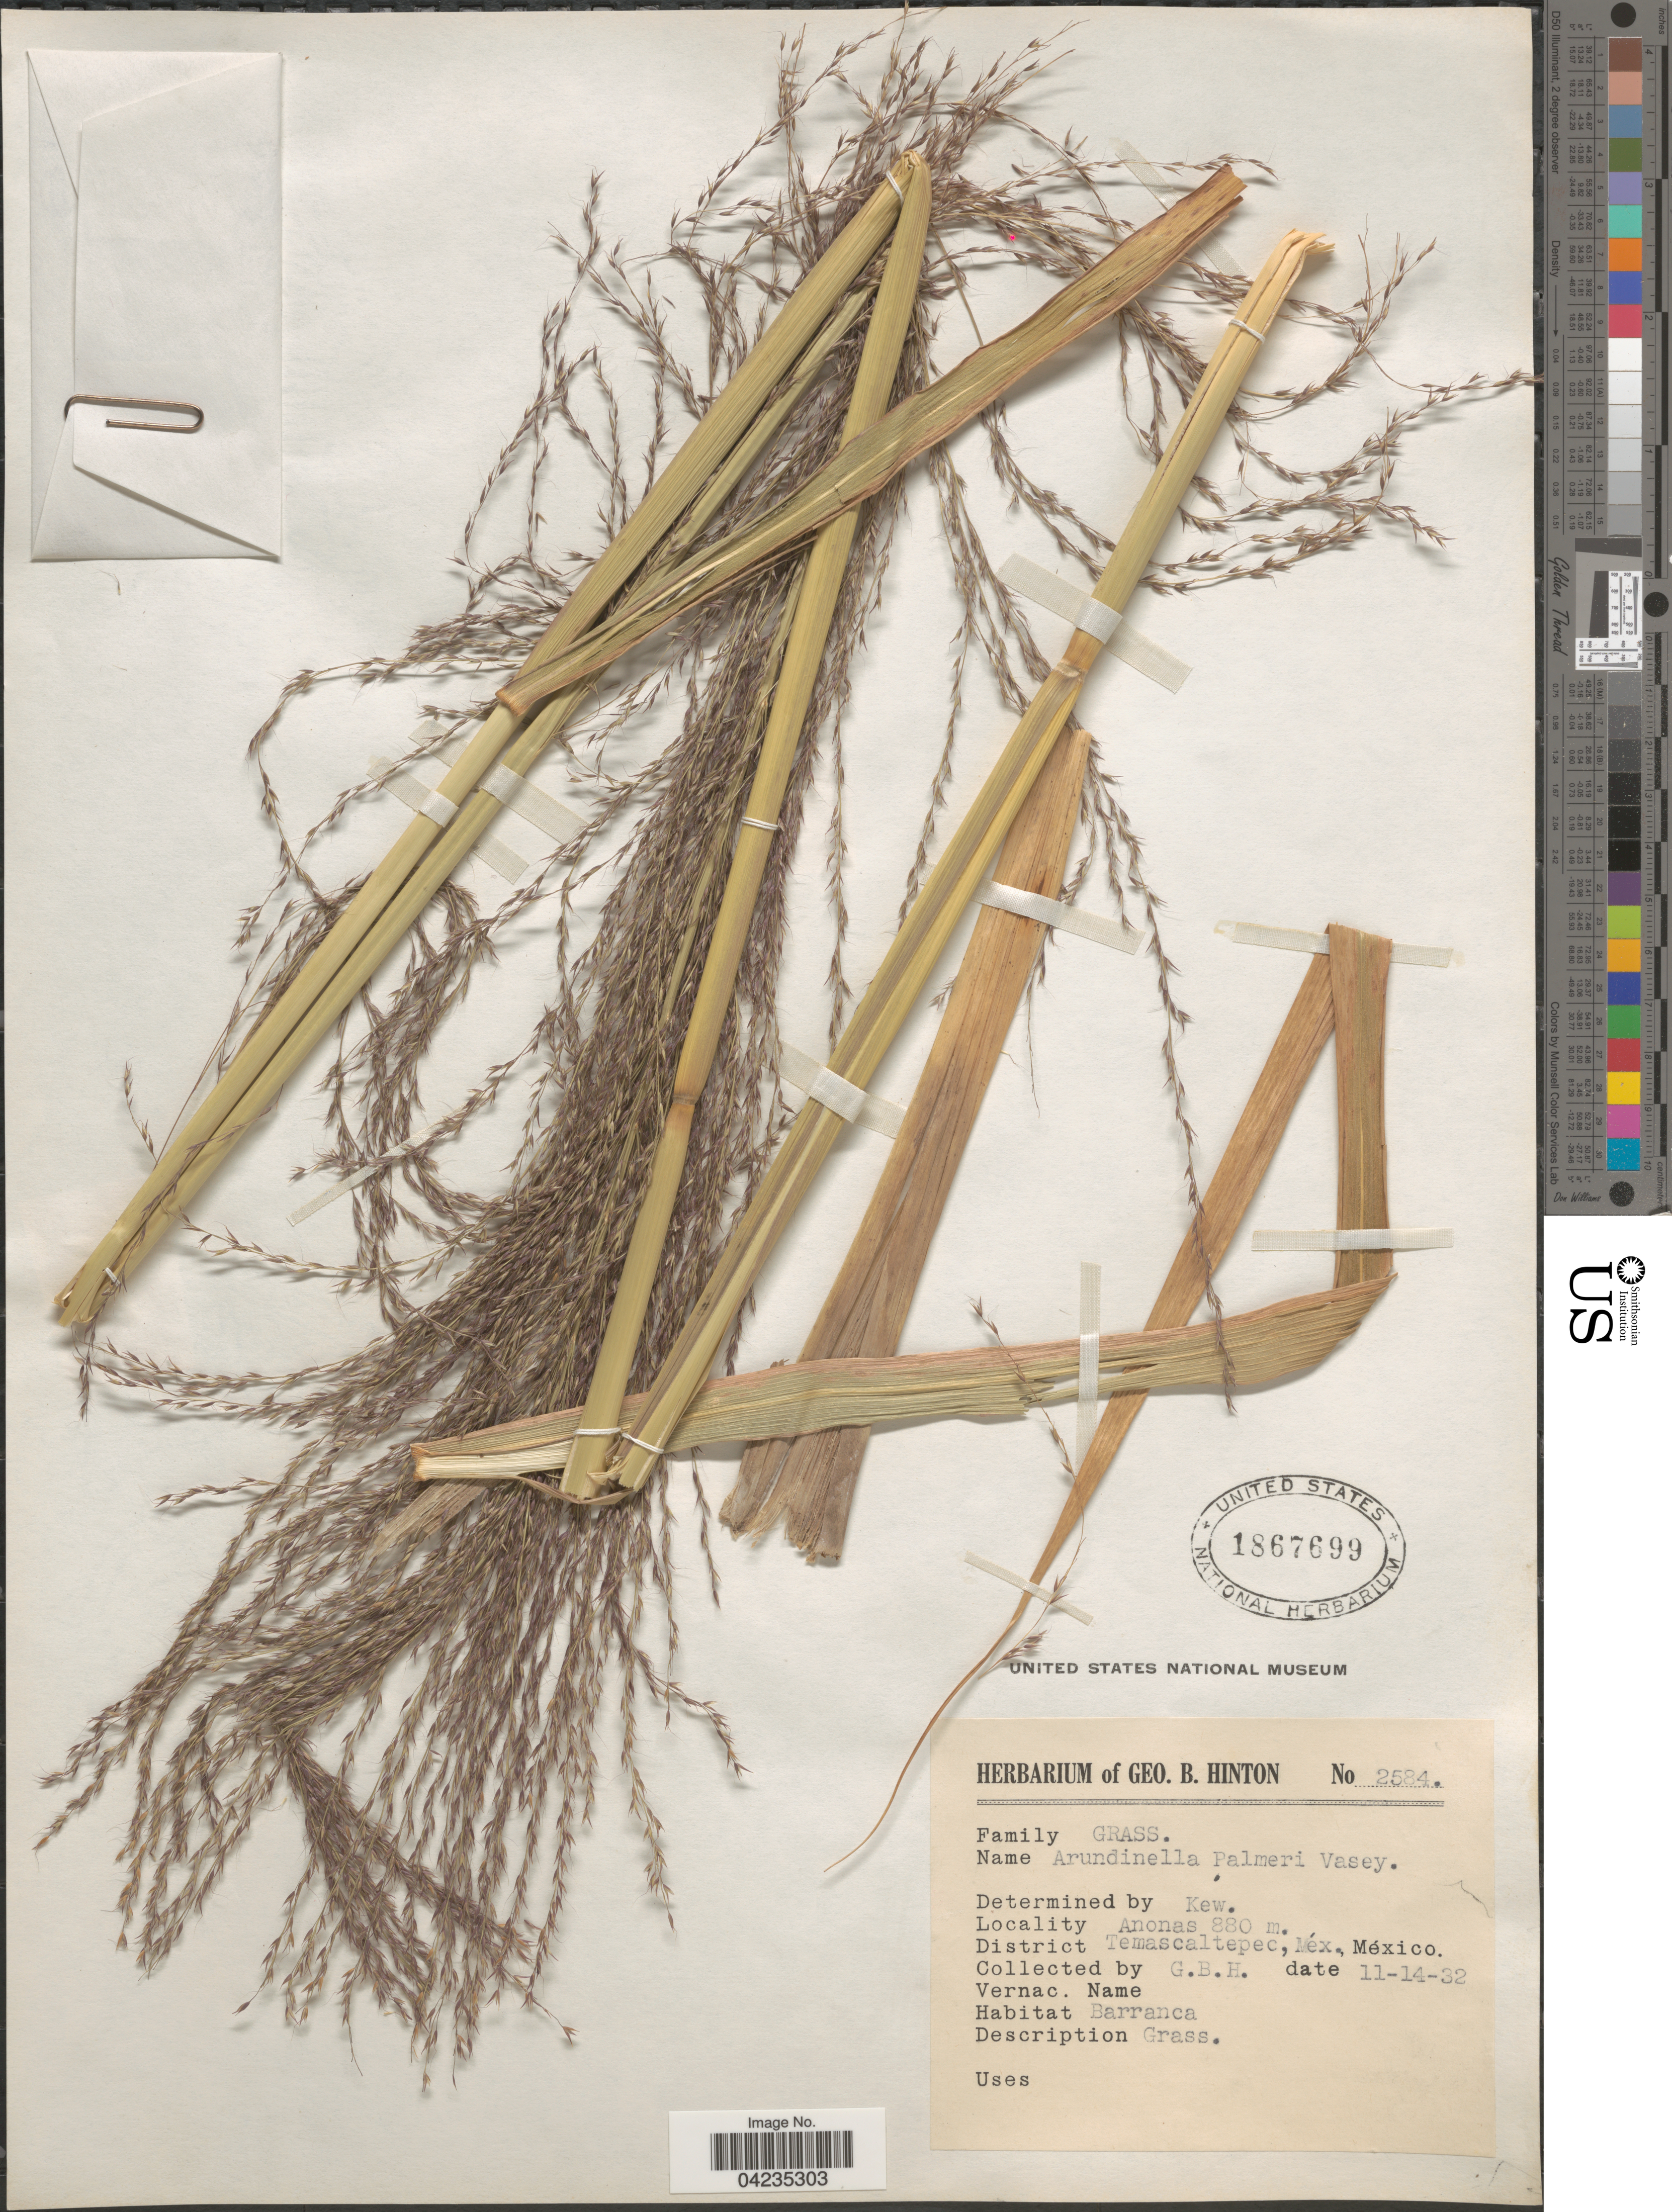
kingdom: Plantae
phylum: Tracheophyta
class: Liliopsida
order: Poales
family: Poaceae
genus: Arundinella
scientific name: Arundinella hispida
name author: (Humb. & Bonpl. ex Willd.) Kuntze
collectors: G. B. Hinton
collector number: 2584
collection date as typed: Transcribed d/m/y: 14/11/32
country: Mexico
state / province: México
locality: Anonas. District Temascaltepec.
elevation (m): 880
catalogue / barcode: US 1867699